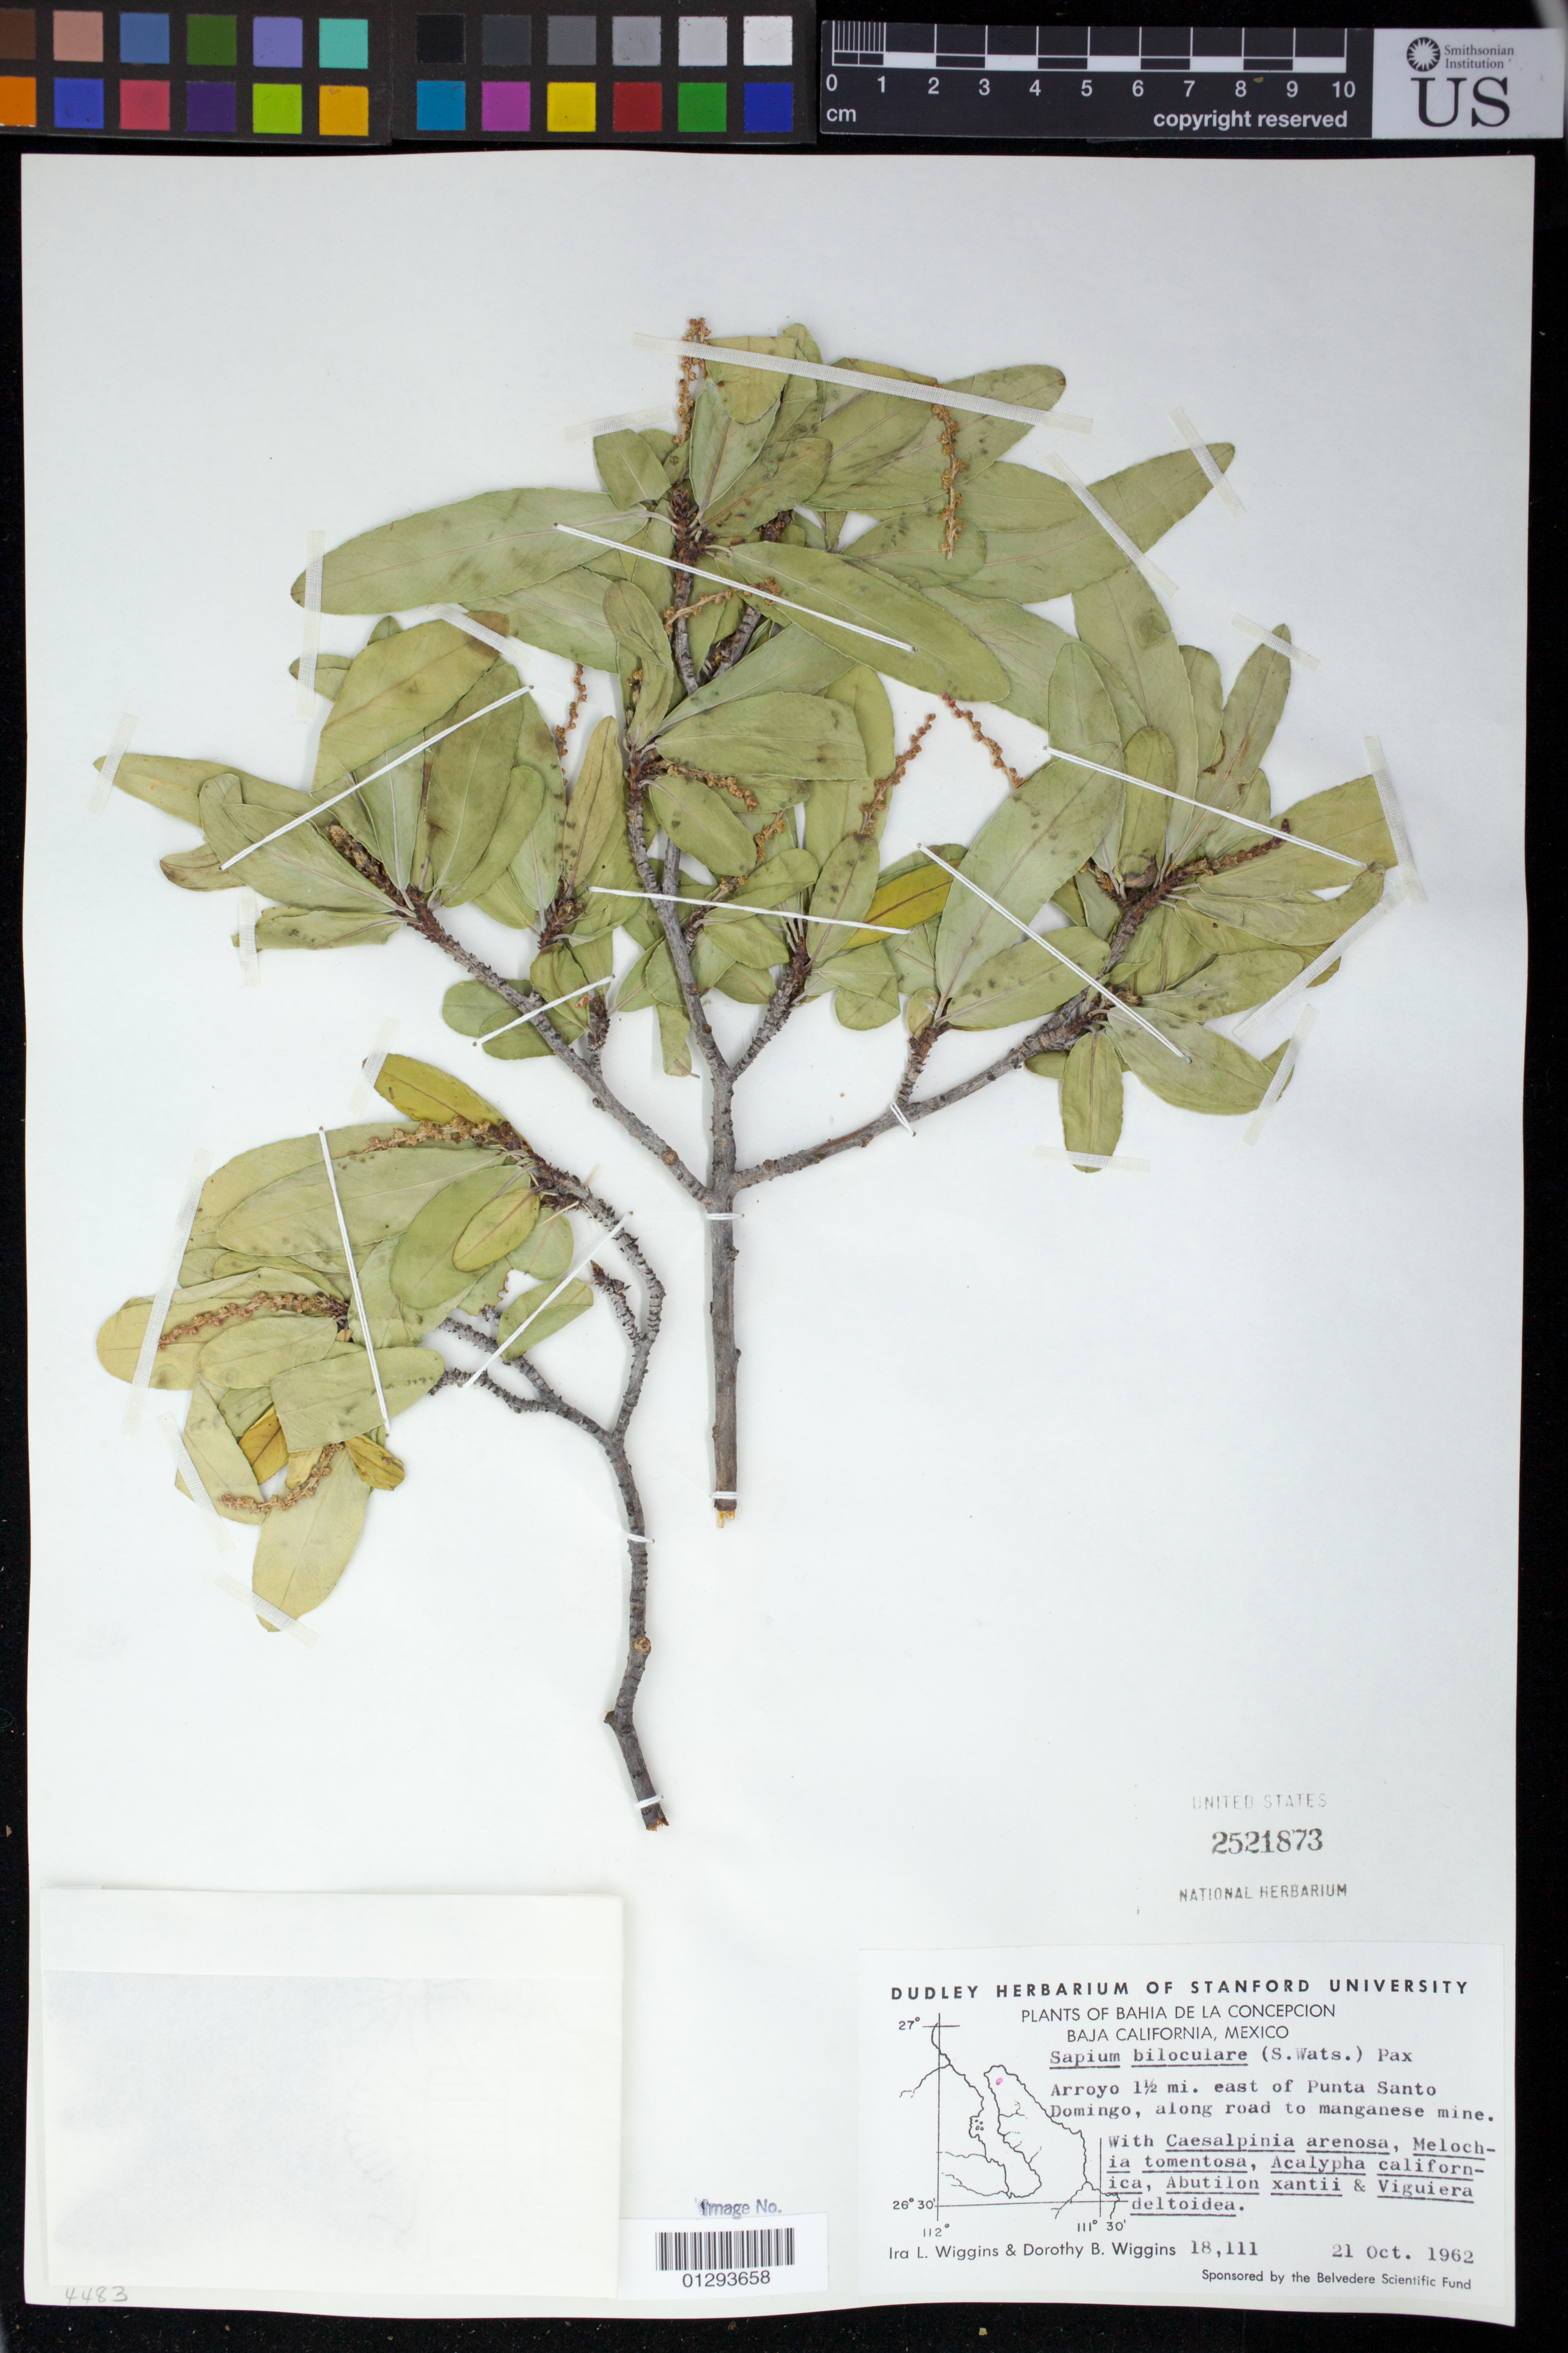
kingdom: Plantae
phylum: Tracheophyta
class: Magnoliopsida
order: Malpighiales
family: Euphorbiaceae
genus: Sebastiania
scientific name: Sebastiania ampla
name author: (I.M. Johnst.) Jabl.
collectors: I. L. Wiggins & D. B. Wiggins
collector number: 18,111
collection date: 1962-10-21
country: Mexico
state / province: Baja California Sur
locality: Bahia de la Concepcion.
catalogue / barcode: US 2521873